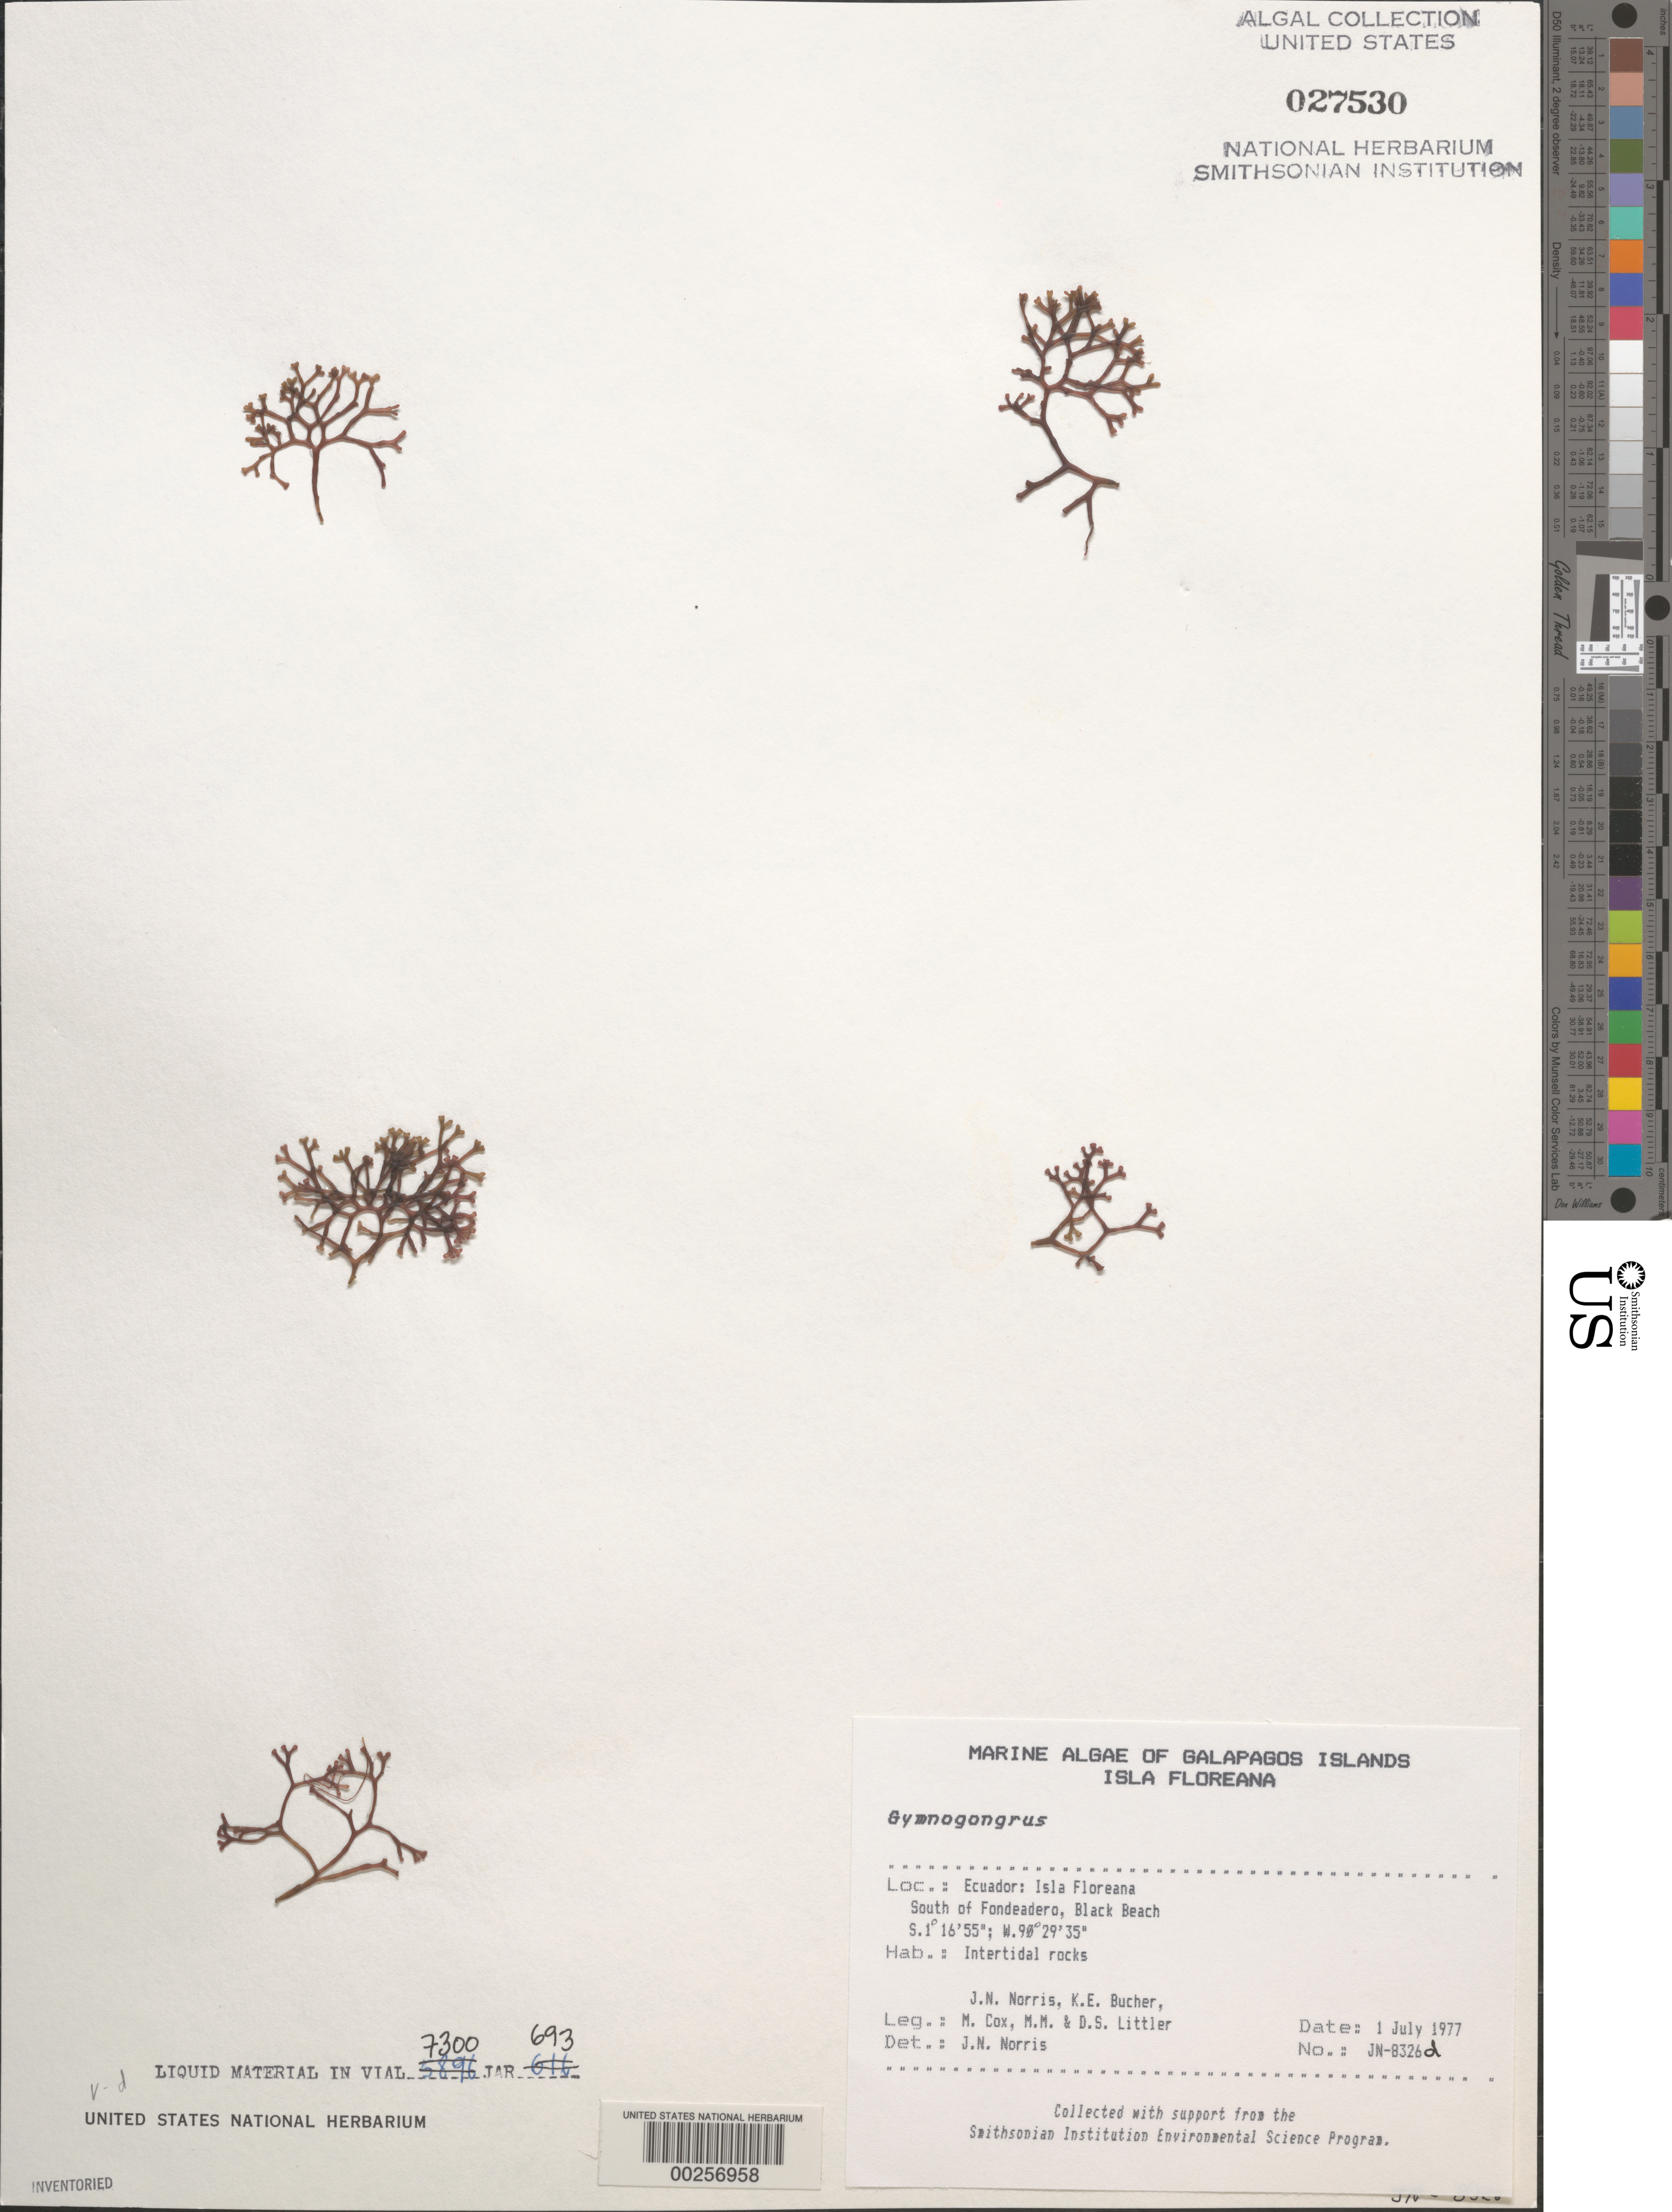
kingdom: Plantae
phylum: Rhodophyta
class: Florideophyceae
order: Gigartinales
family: Phyllophoraceae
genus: Gymnogongrus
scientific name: Gymnogongrus sp.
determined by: Norris, James N.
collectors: J. N. Norris, K. E. Bucher, M. Cox, M. M. Littler & D. S. Littler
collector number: JN-8326d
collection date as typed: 01 Jul 1977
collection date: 1977-07-01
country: Ecuador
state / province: Colón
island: Floreana [Charles, Santa Maria]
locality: Black Beach south of Fondeadero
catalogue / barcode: US 27530